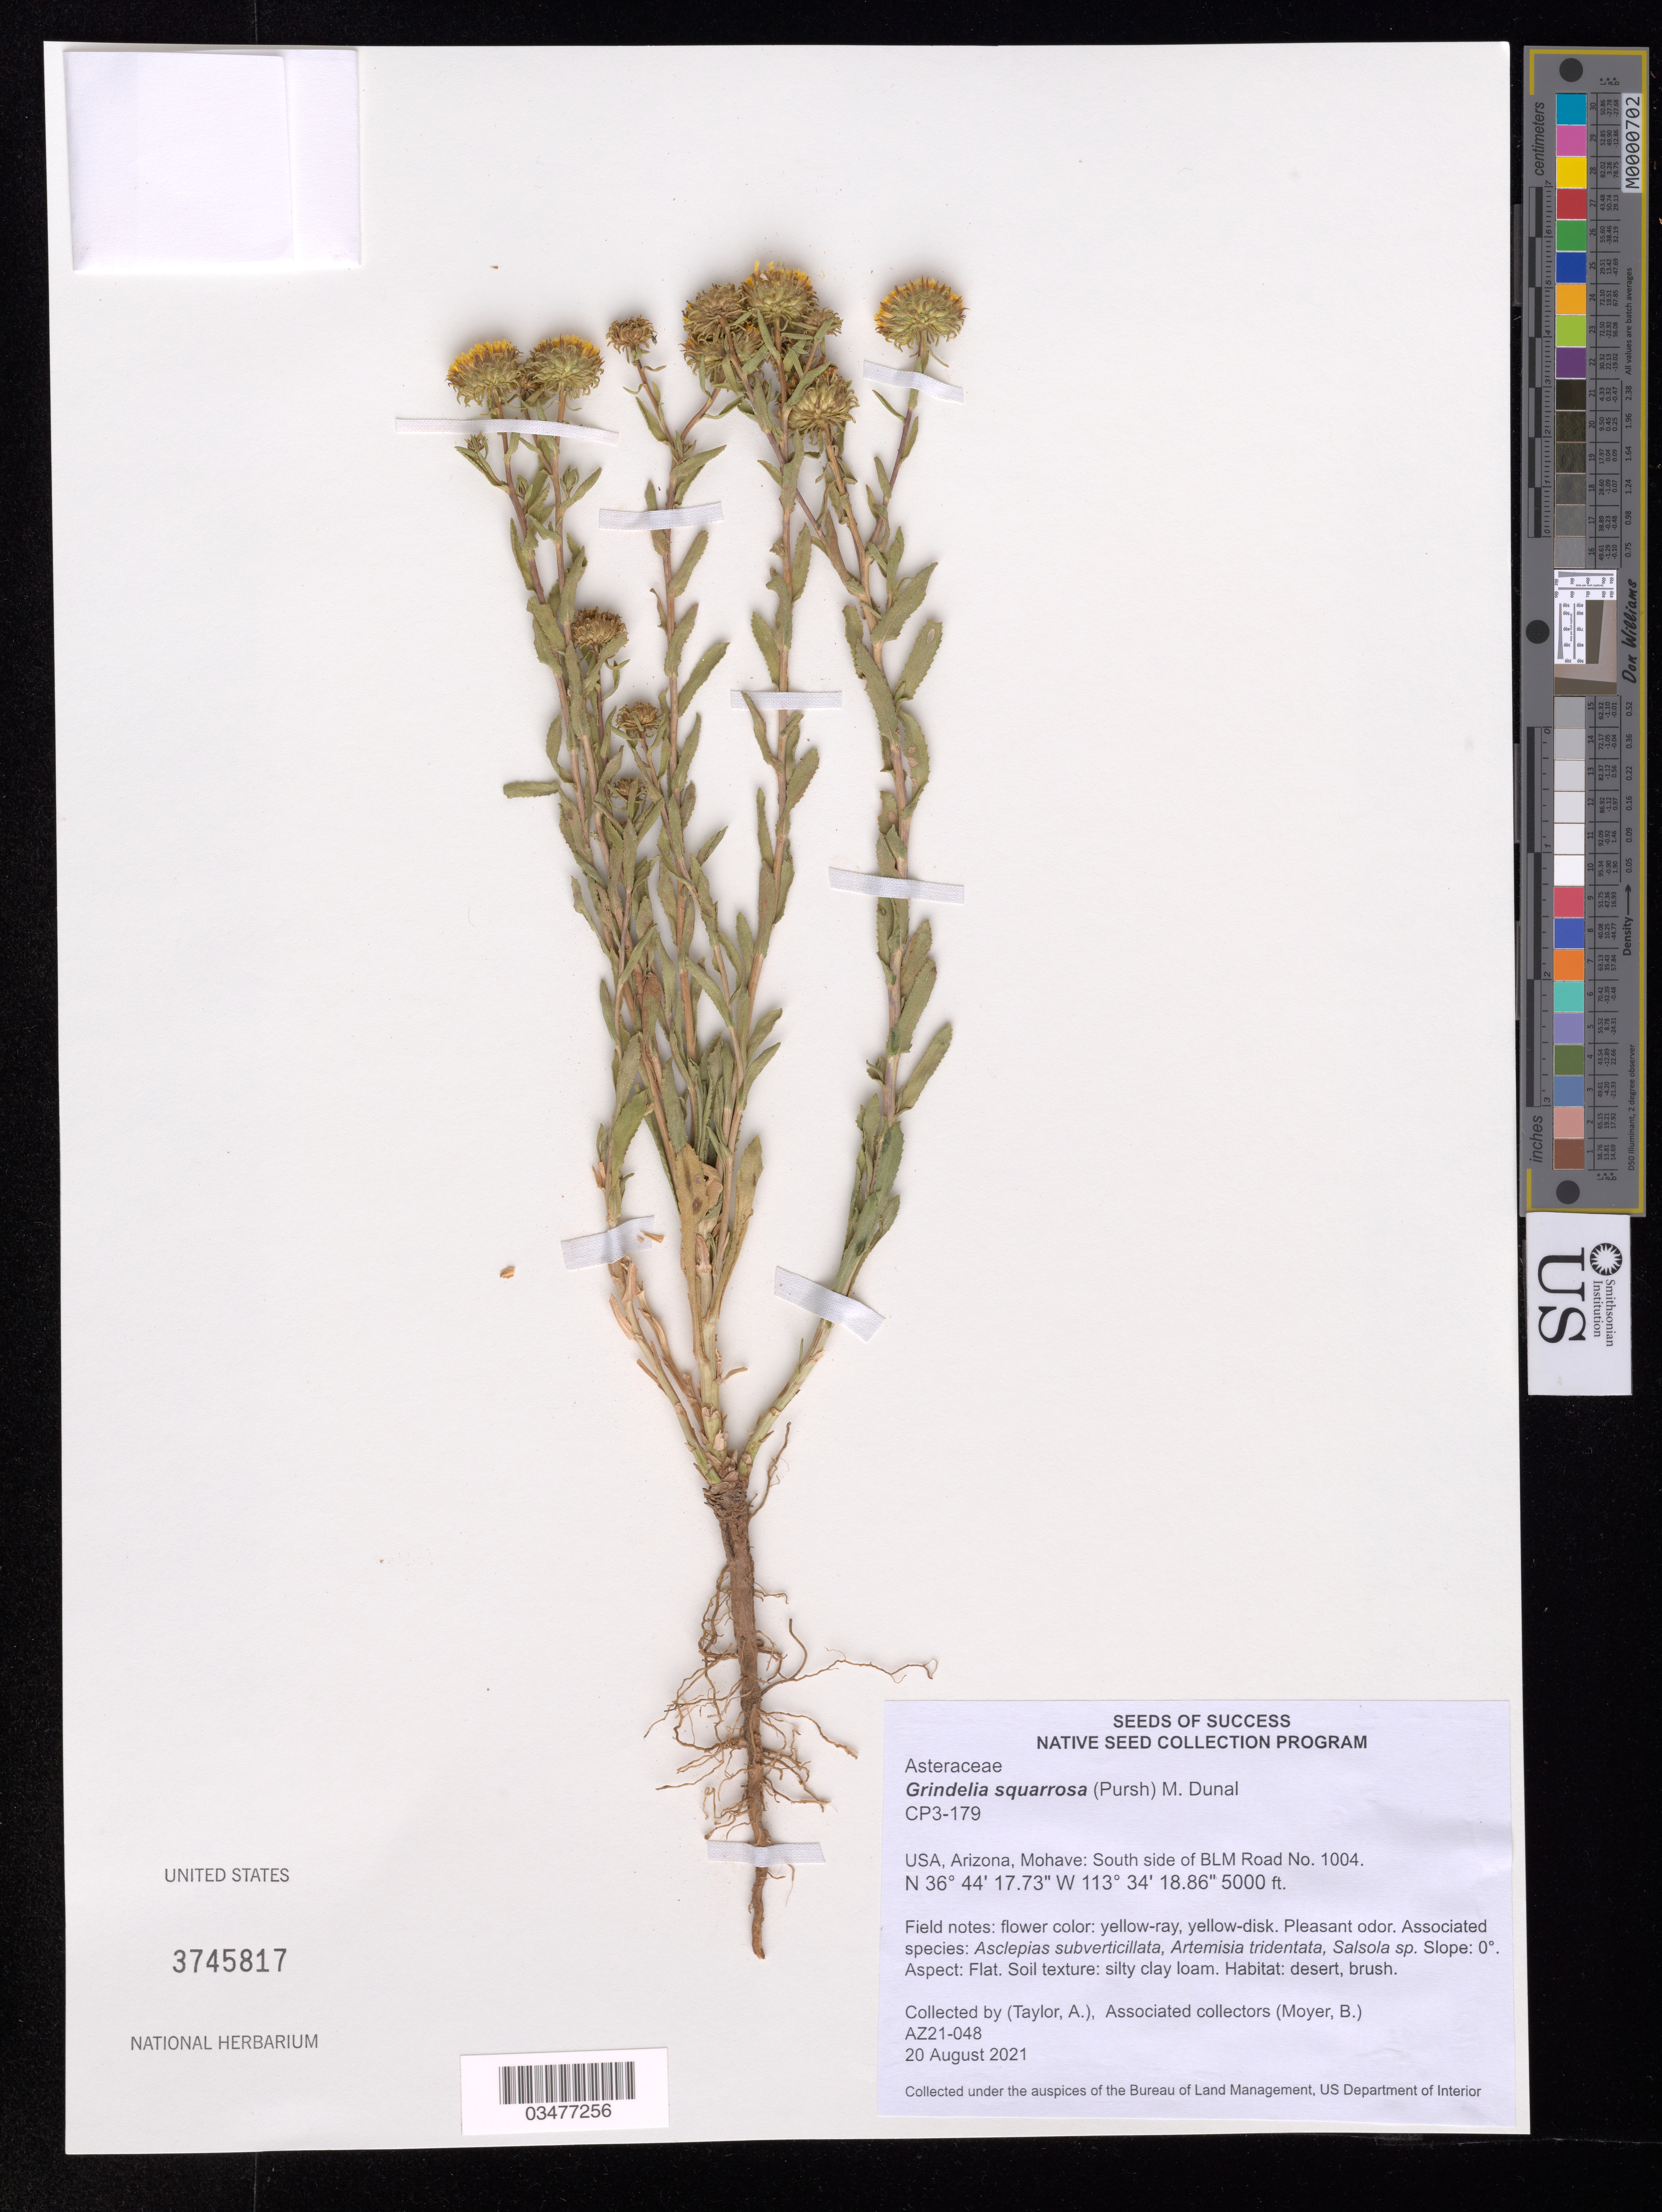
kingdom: Plantae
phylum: Tracheophyta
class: Magnoliopsida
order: Asterales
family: Asteraceae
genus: Grindelia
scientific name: Grindelia squarrosa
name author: (Pursh) Dunal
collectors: A. Taylor & B. Moyer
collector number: AZ21-048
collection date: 2021-08-20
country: United States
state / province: Arizona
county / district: Mohave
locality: South side of BLM Road 1004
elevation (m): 1524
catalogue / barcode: US 3745817